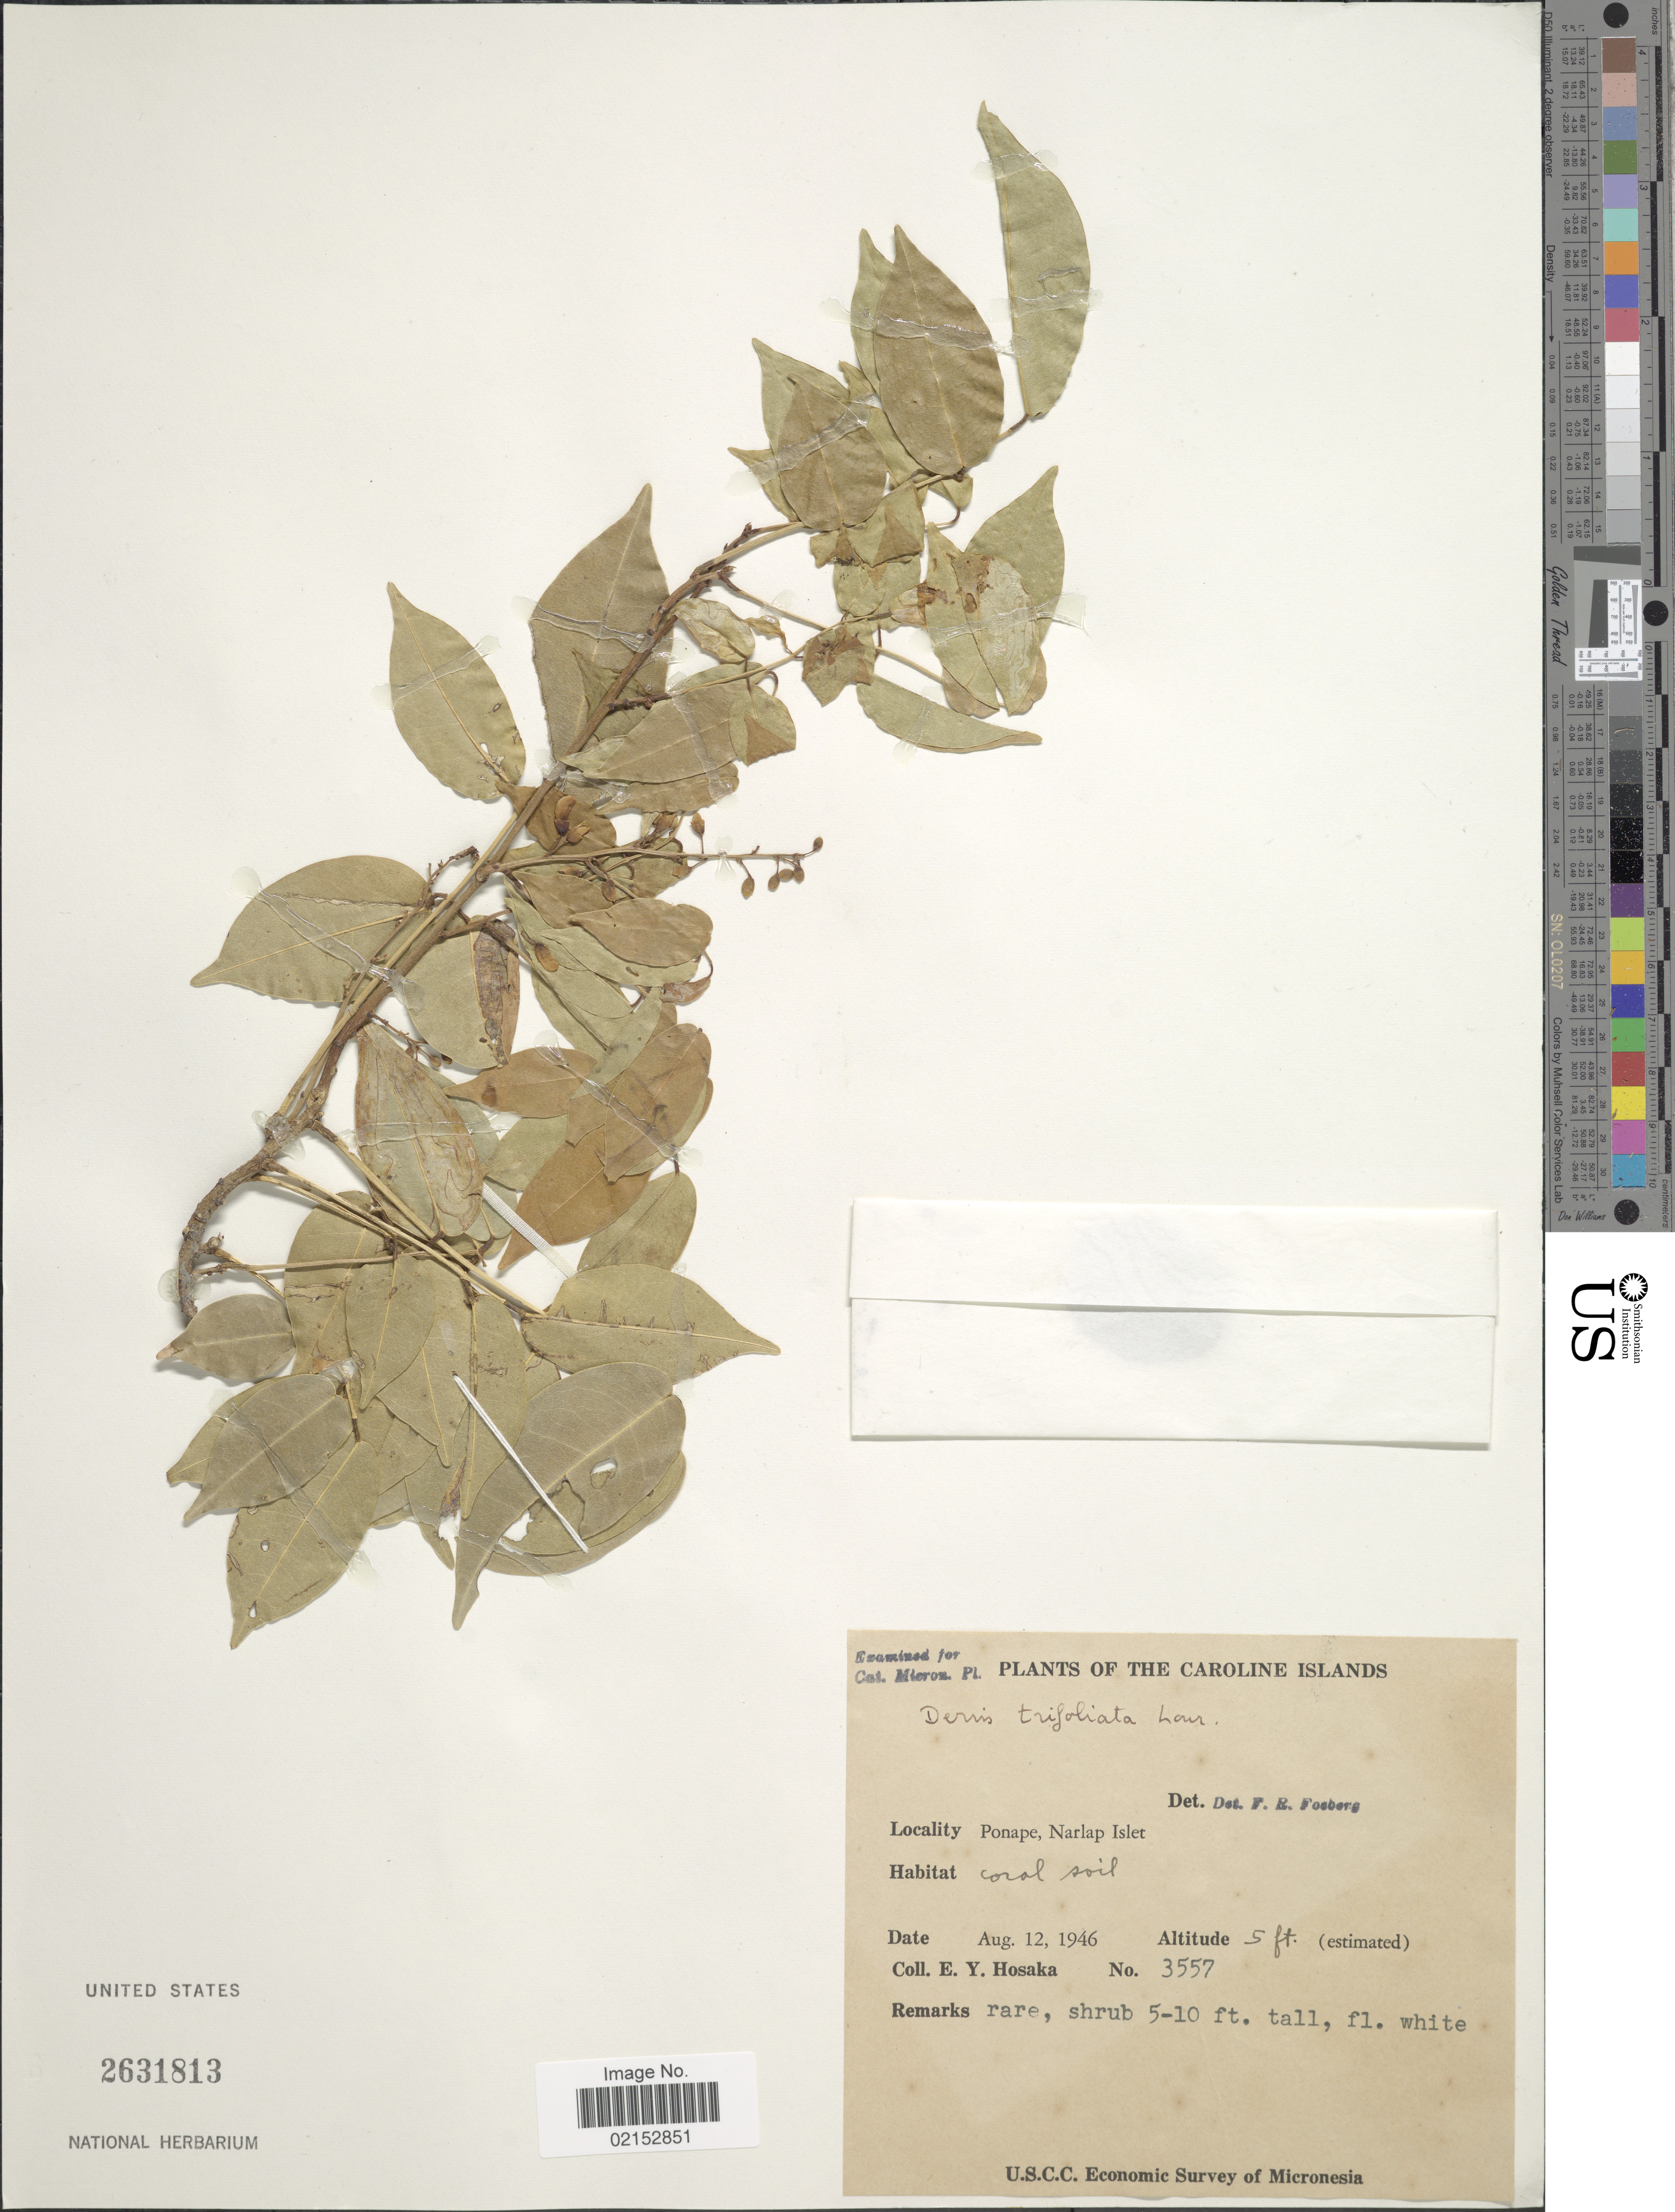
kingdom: Plantae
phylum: Tracheophyta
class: Magnoliopsida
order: Fabales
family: Fabaceae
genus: Derris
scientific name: Derris trifoliata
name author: Lour.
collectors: E. Y. Hosaka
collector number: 3557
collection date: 1946-08-12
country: Micronesia, Federated States of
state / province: Pohnpei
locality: The Caroline Islands, Ponape, Narlap Islet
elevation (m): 2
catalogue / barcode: US 2631813